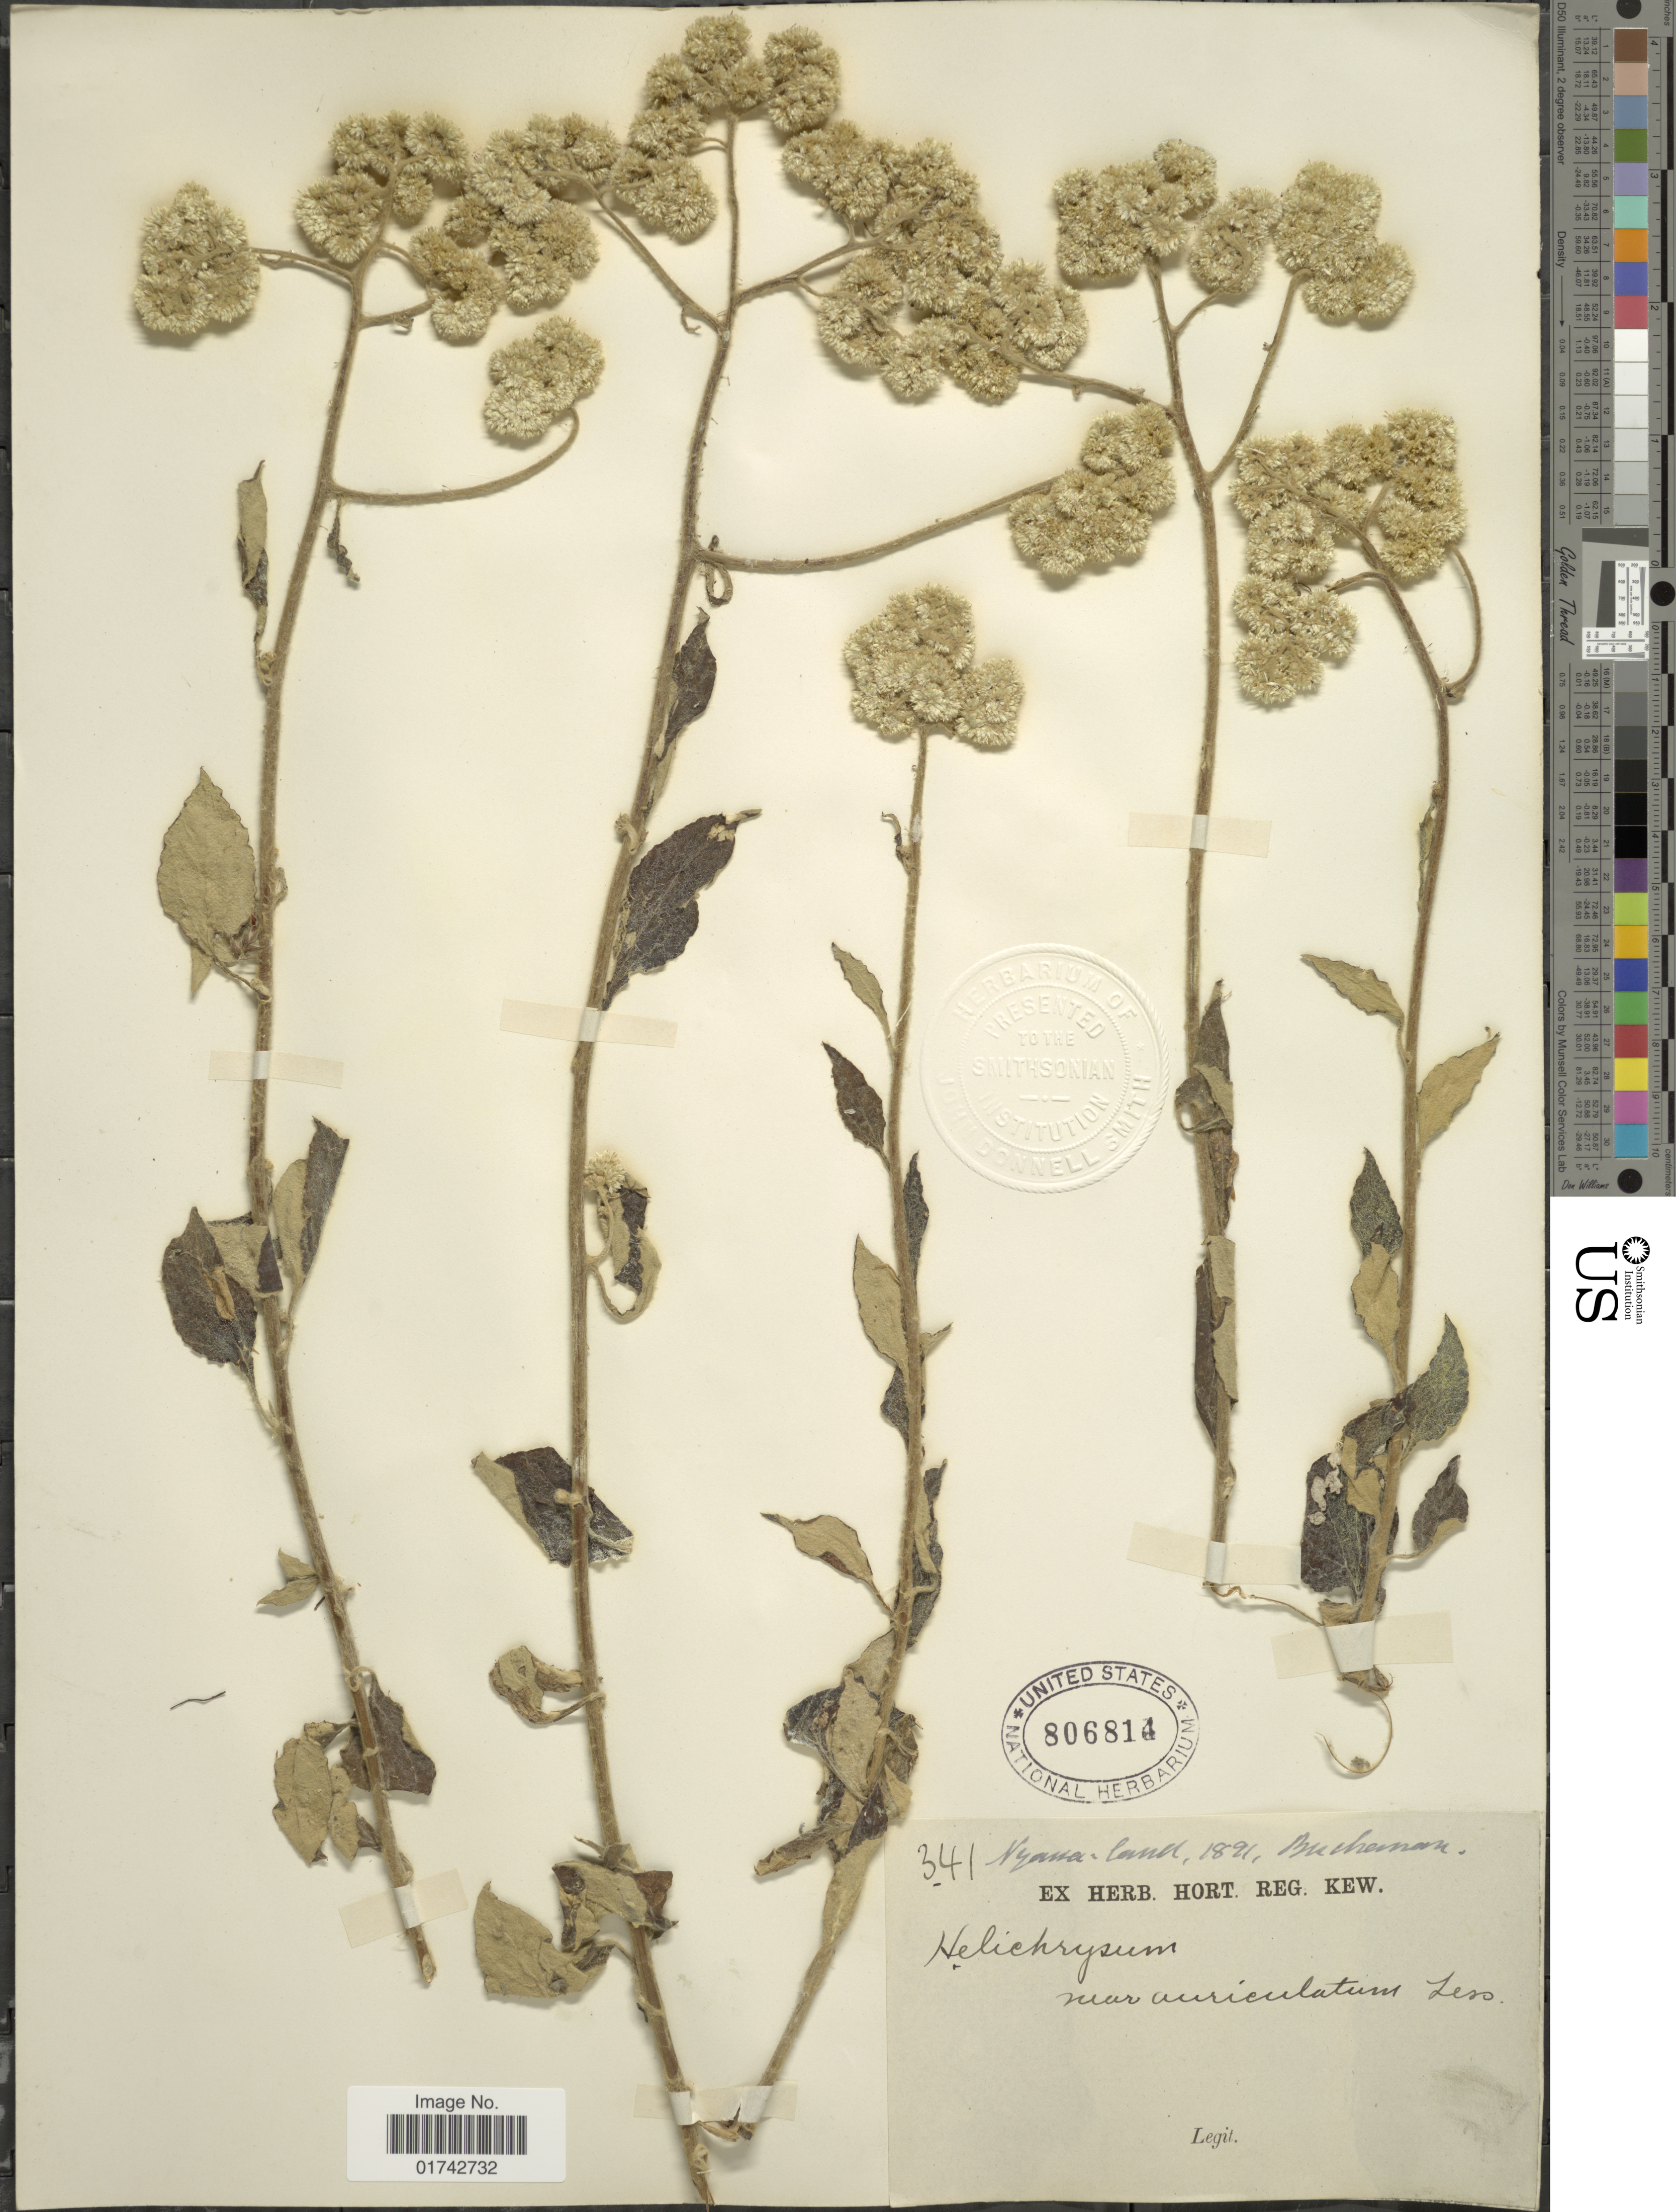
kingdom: Plantae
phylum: Tracheophyta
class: Magnoliopsida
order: Asterales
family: Asteraceae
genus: Helichrysum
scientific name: Helichrysum auriculatum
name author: Less.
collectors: -. Buchanan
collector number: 341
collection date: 1891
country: Malawi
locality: Nyassa-land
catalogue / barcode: US 806814